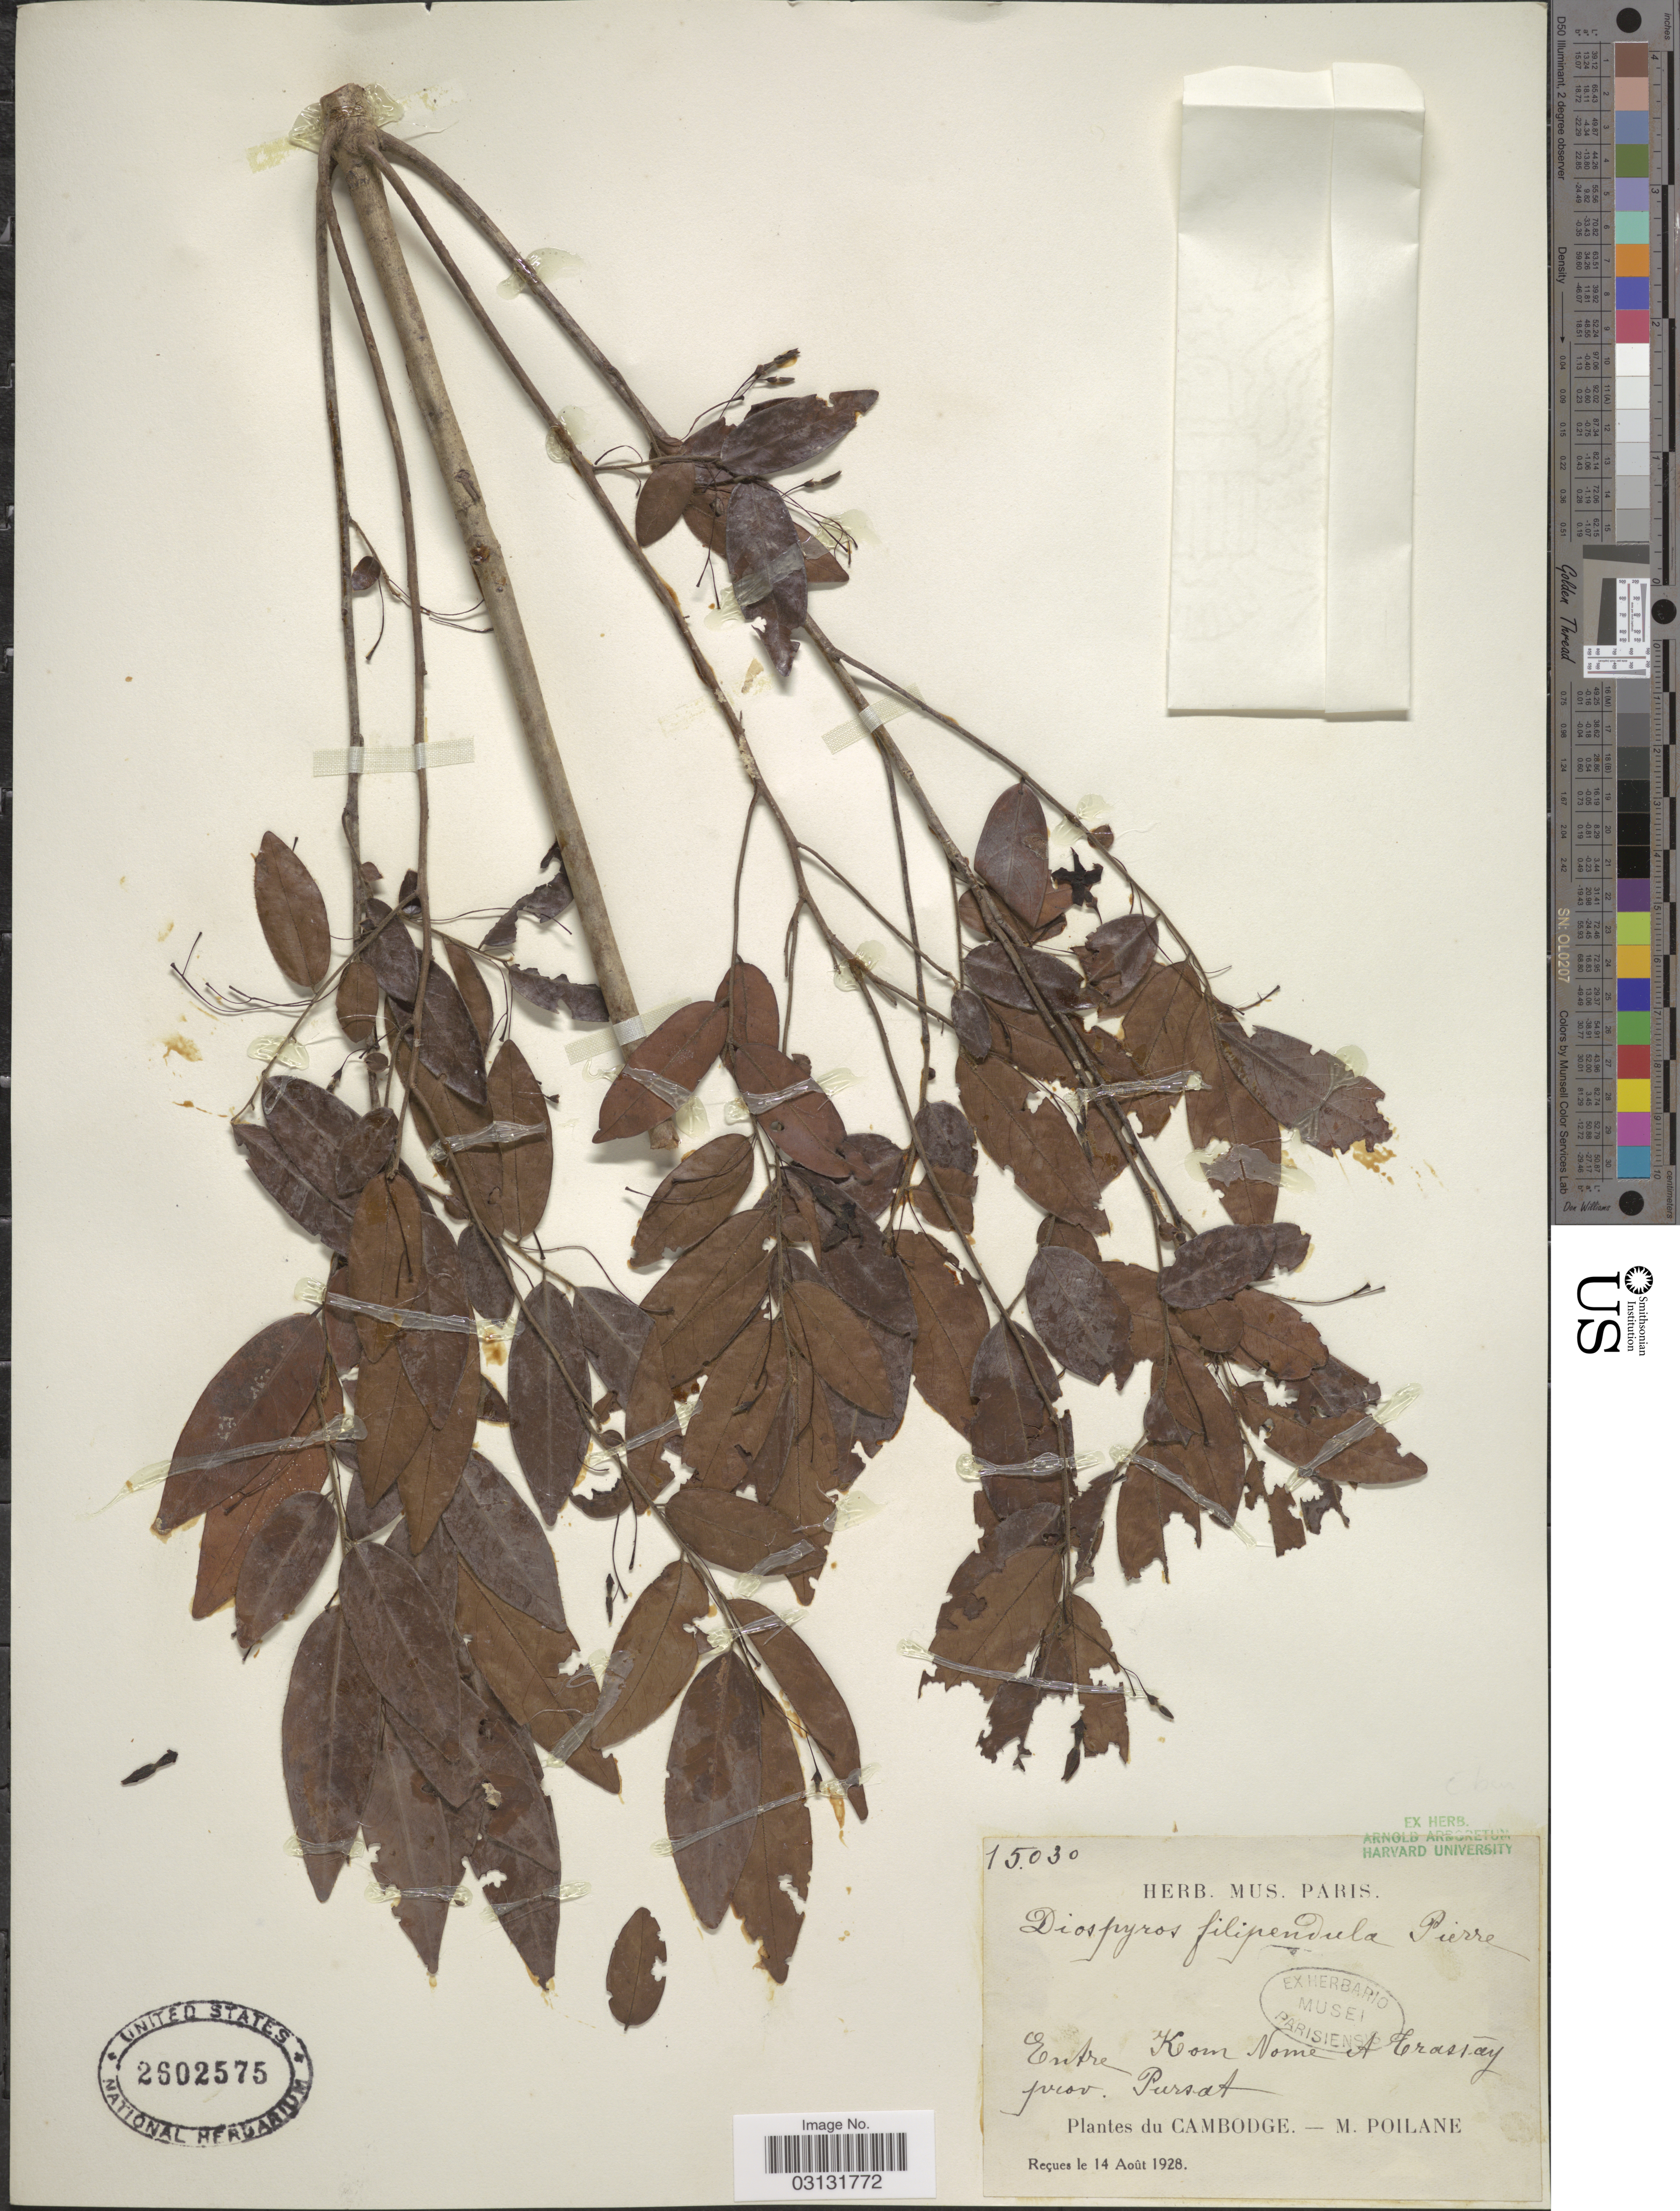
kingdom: Plantae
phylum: Tracheophyta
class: Magnoliopsida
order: Ericales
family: Ebenaceae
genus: Diospyros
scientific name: Diospyros filipendula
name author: Pierre ex Lecomte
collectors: M. Poilane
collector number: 15030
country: Cambodia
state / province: Pursat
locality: Entre Keom [interpreted] Nome et Trasíay [interpreted] prov. Pursat. Cambodge.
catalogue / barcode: US 2602575